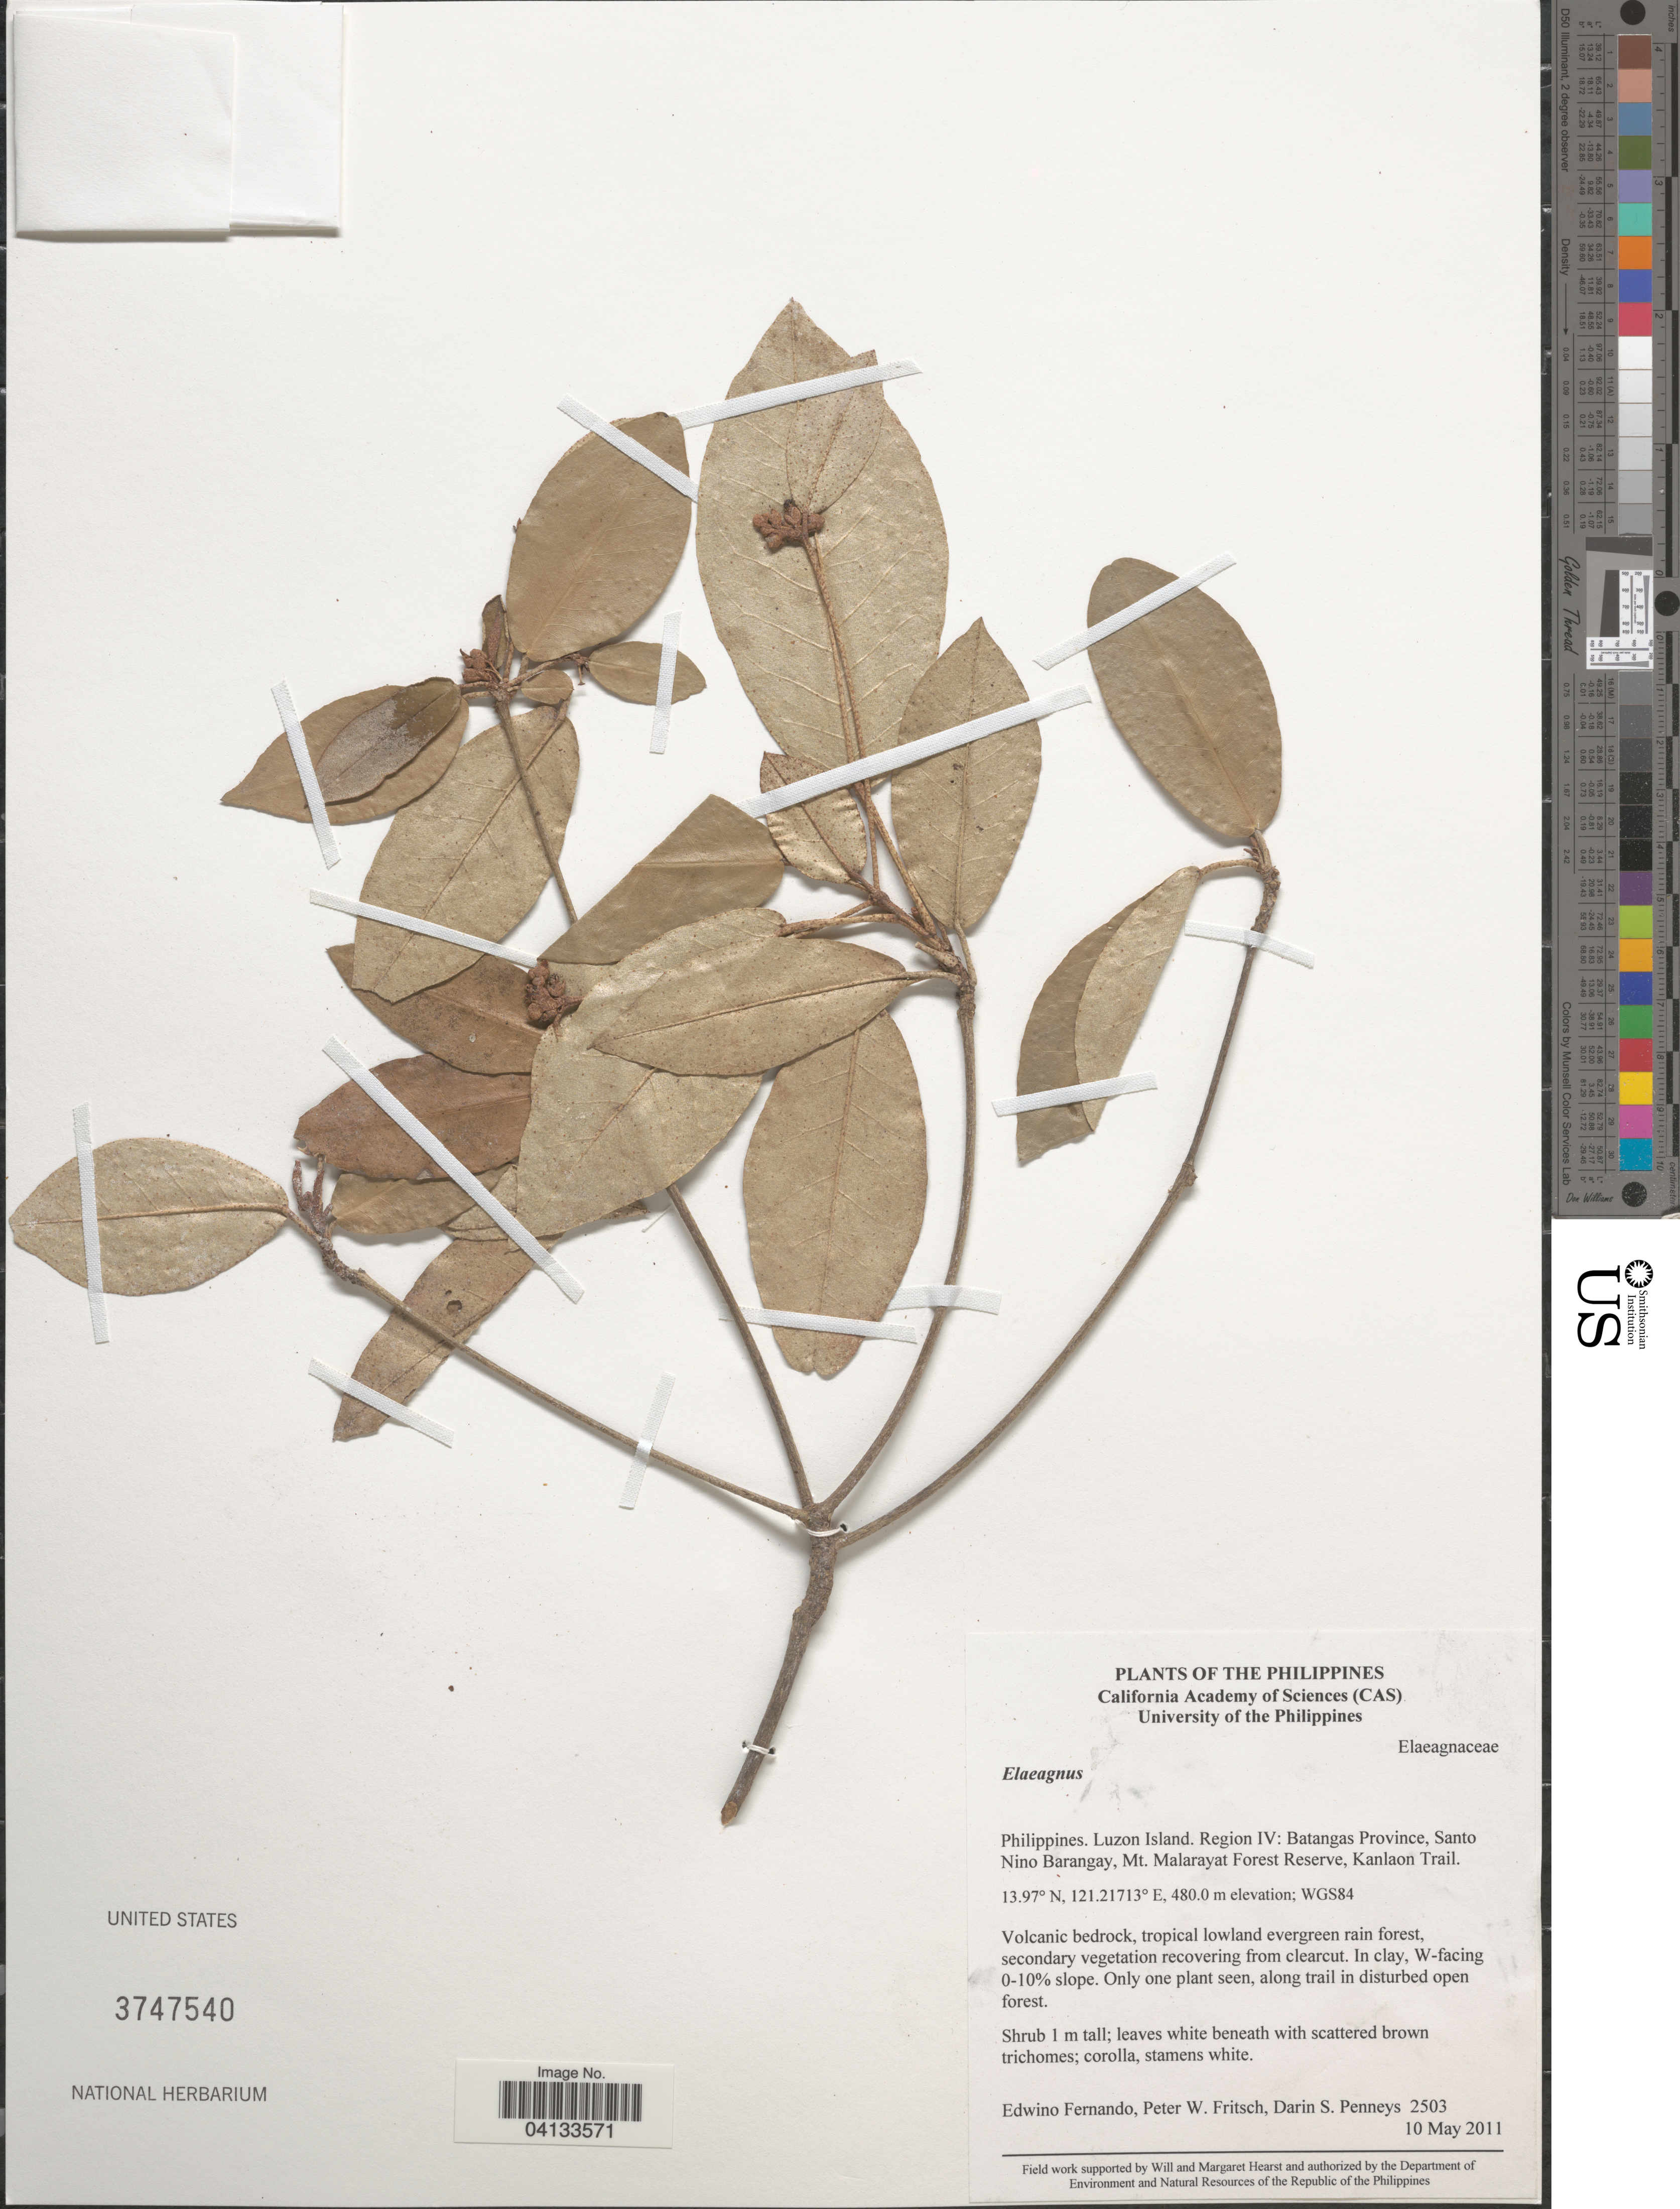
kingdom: Plantae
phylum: Tracheophyta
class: Magnoliopsida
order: Rosales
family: Elaeagnaceae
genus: Elaeagnus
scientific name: Elaeagnus sp.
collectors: E. S. Fernando, P. W. Fritsch & D. S. Penneys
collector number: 2503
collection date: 2011-05-10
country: Philippines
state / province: Calabarzon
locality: Luzon Island. Region IV: Batangas Province, Santo Nino Barangay, Mt. Malarayat Forest Reserve, Kanlaon Trail. WGS84.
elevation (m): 480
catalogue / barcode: US 3747540